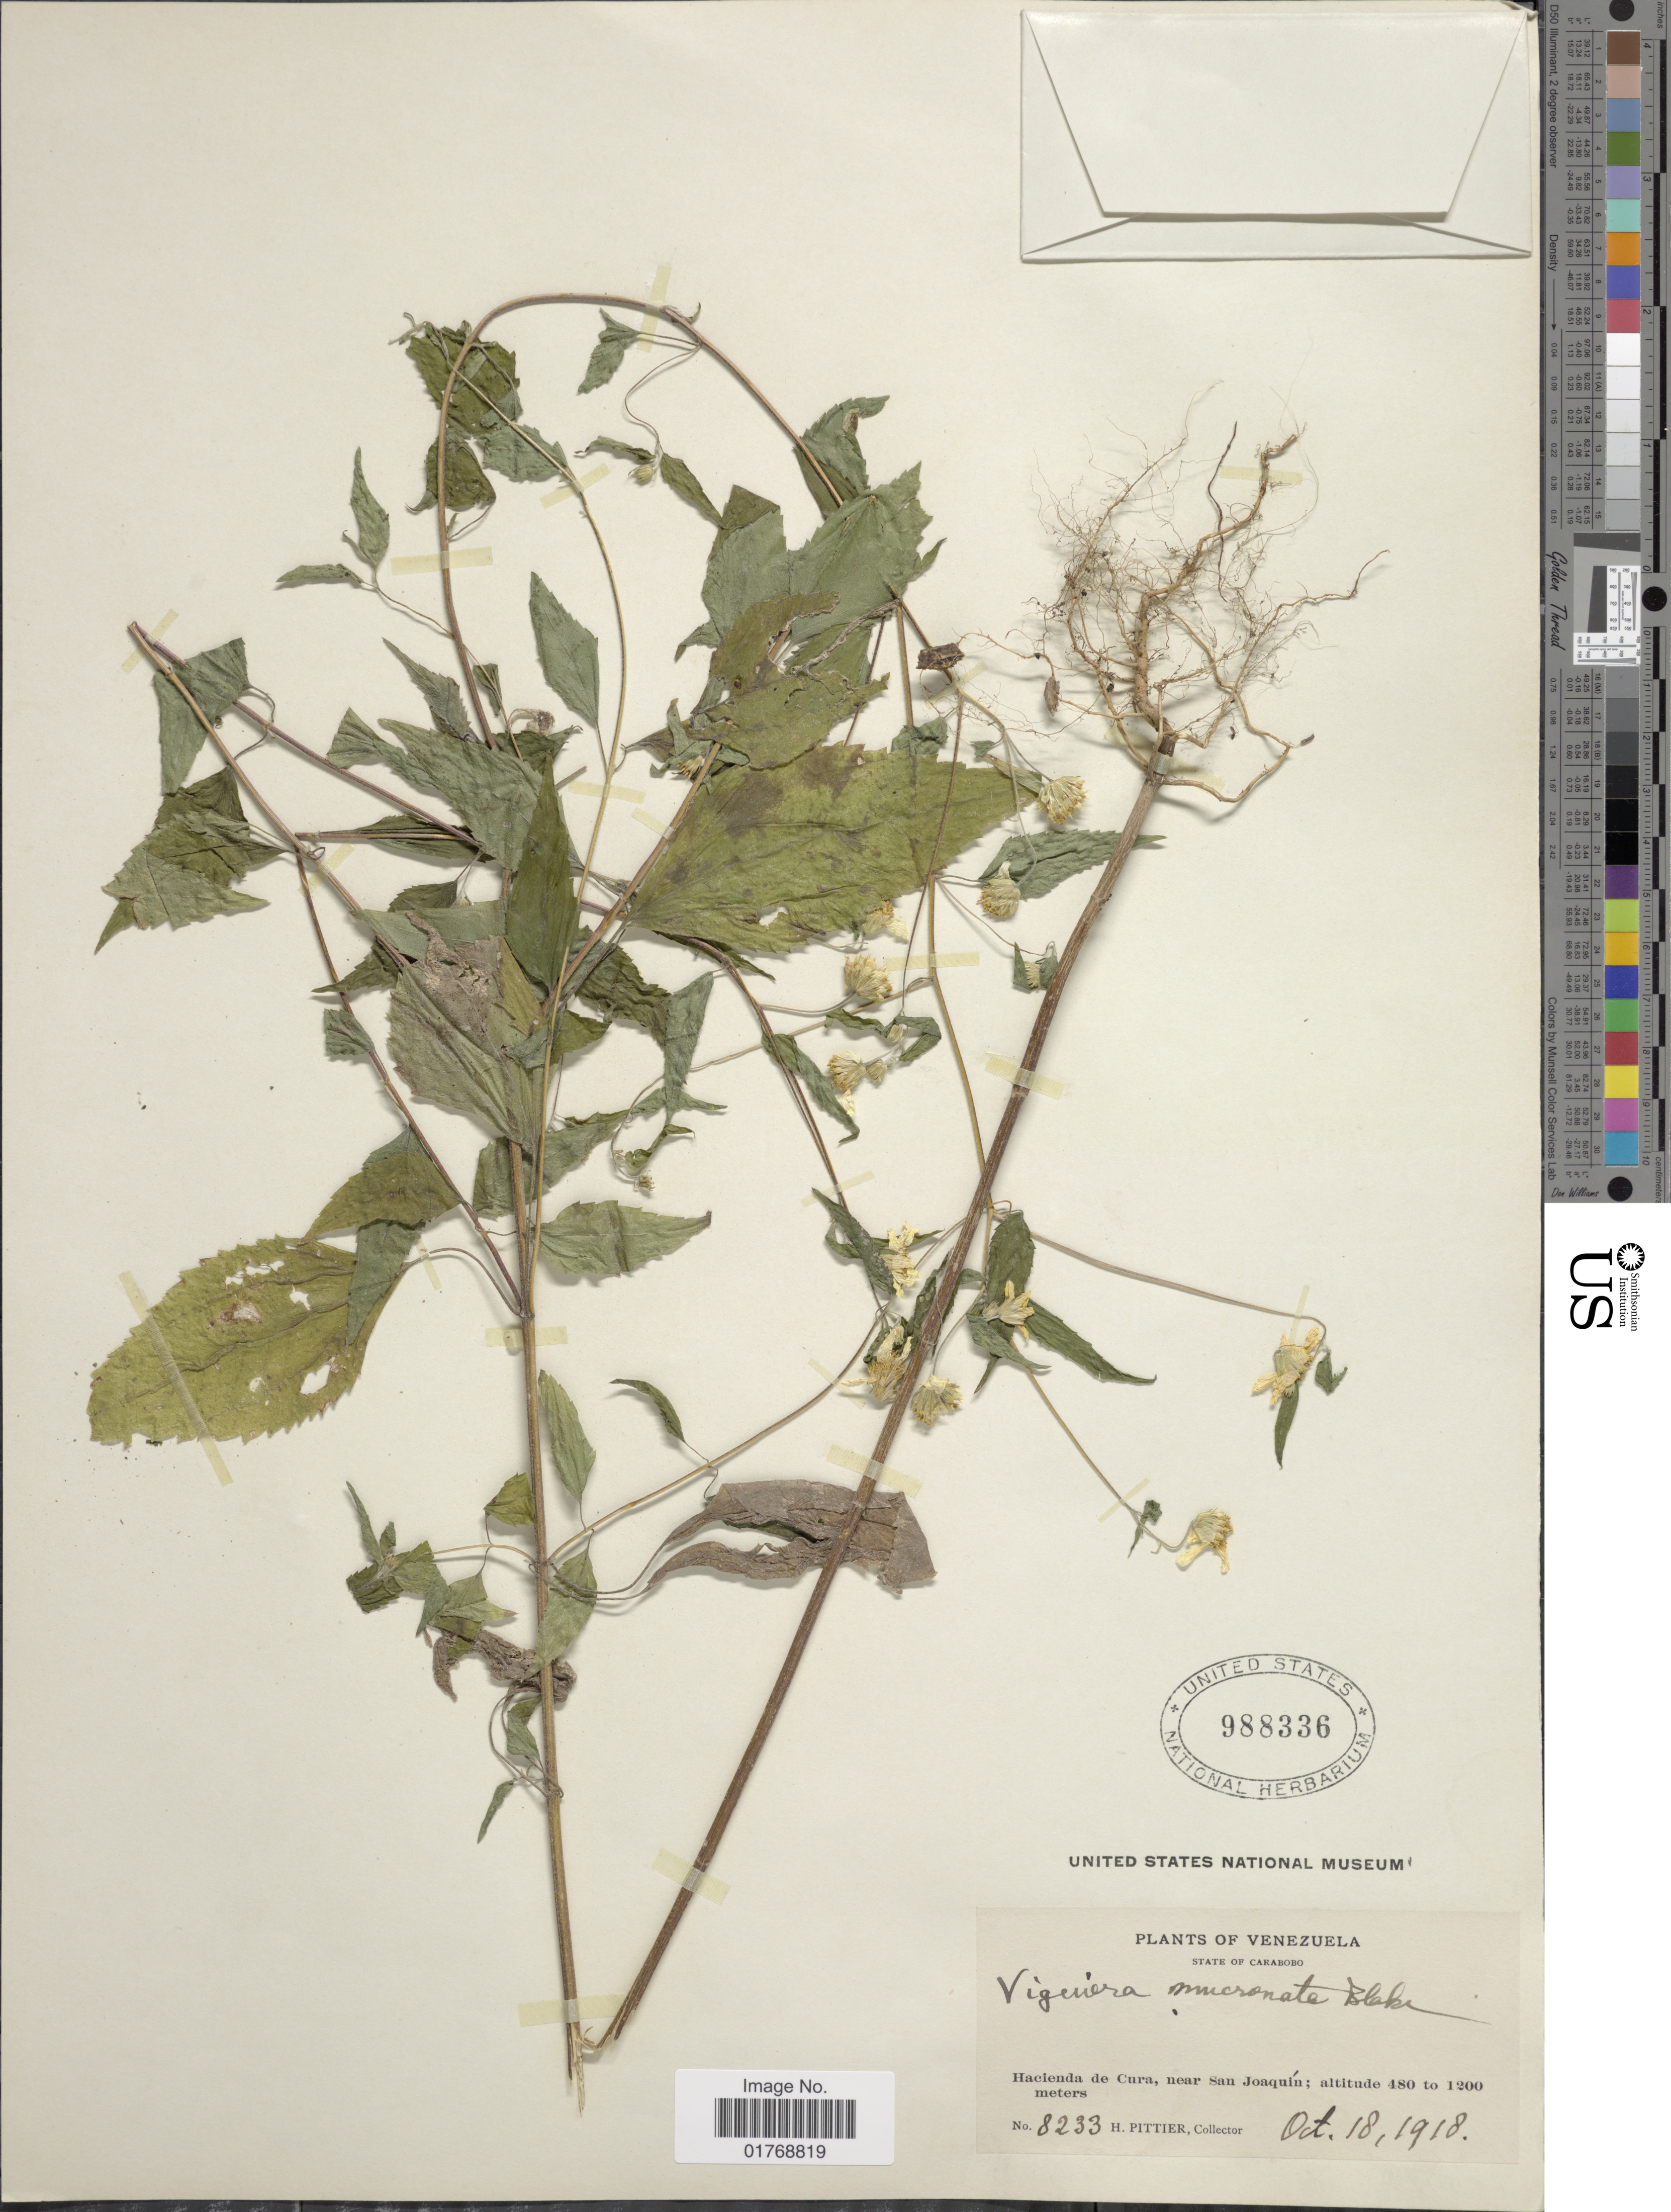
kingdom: Plantae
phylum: Tracheophyta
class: Magnoliopsida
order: Asterales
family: Asteraceae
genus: Viguiera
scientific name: Viguiera mucronata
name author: Blake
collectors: H. F. Pittier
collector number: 8233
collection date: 1918-10-18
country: Venezuela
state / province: Carabobo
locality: State of Carabobo. Hacienda de Cura, near San Joaquín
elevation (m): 480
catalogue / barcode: US 988336